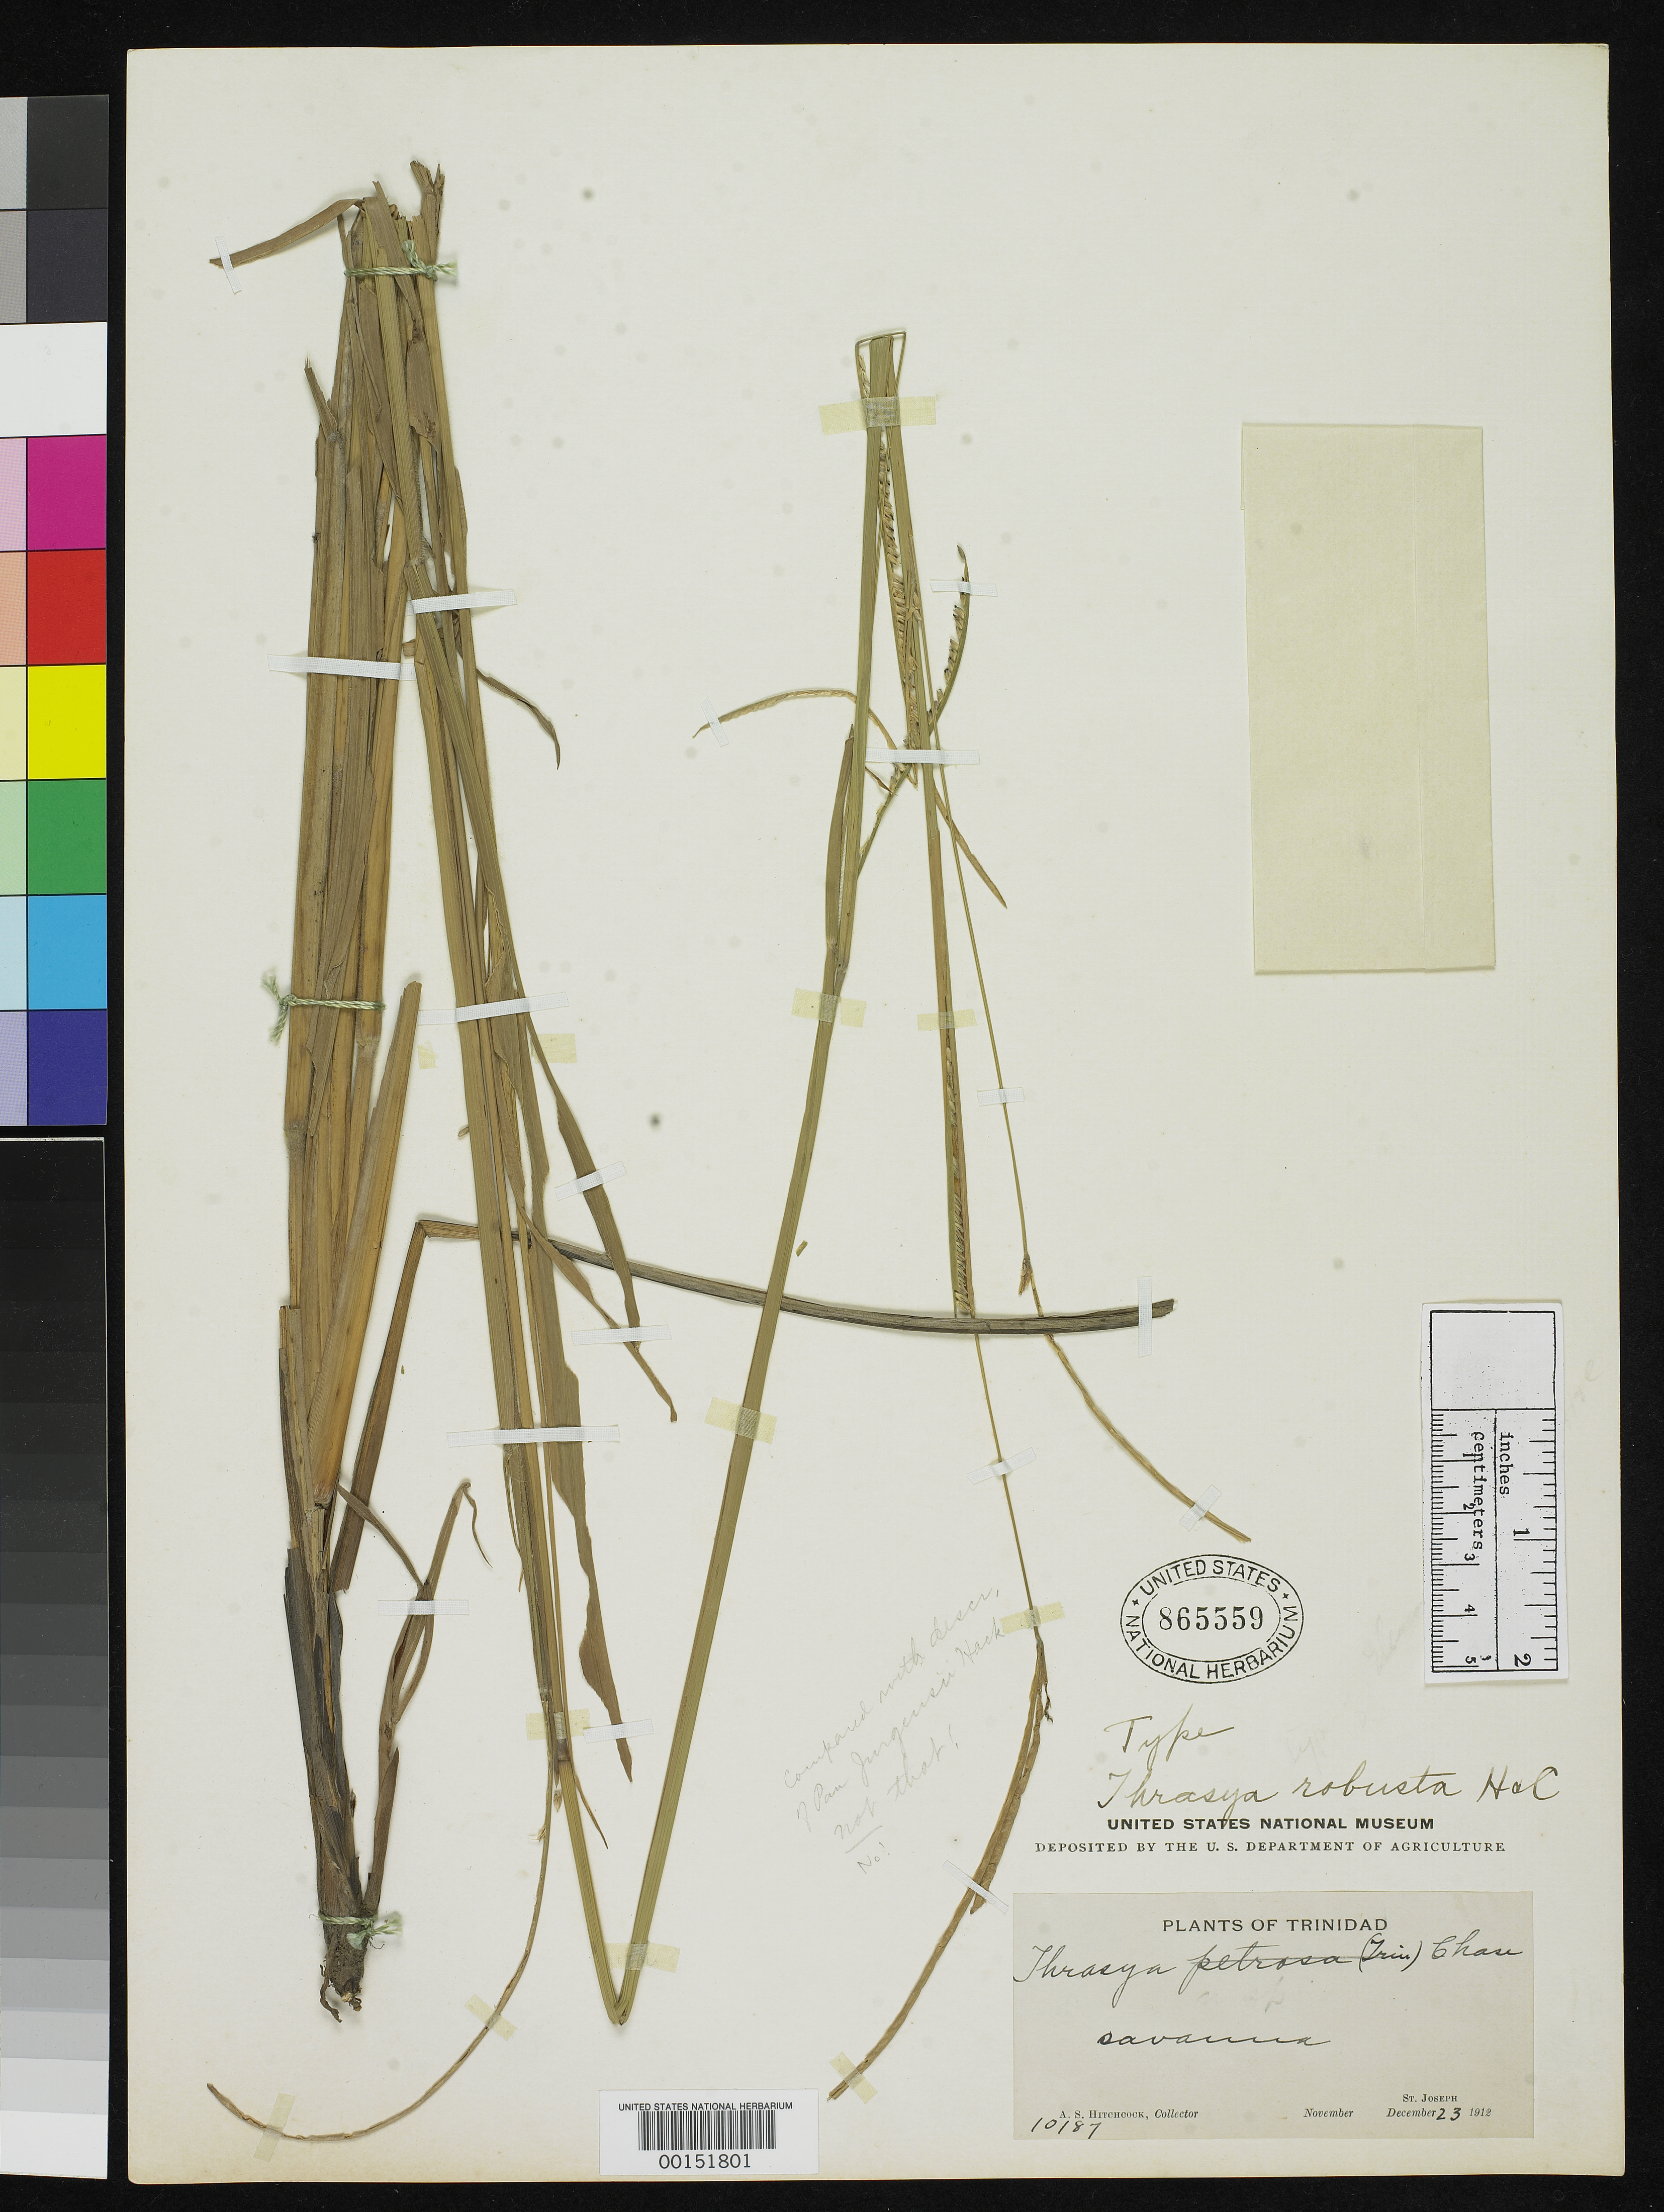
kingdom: Plantae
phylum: Tracheophyta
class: Liliopsida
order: Poales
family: Poaceae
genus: Thrasya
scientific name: Thrasya robusta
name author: Hitchc. & Chase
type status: Holotype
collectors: A. S. Hitchcock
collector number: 10187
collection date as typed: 23 Dec 1912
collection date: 1912-12-23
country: Trinidad and Tobago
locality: St. Joseph.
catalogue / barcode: US 865559